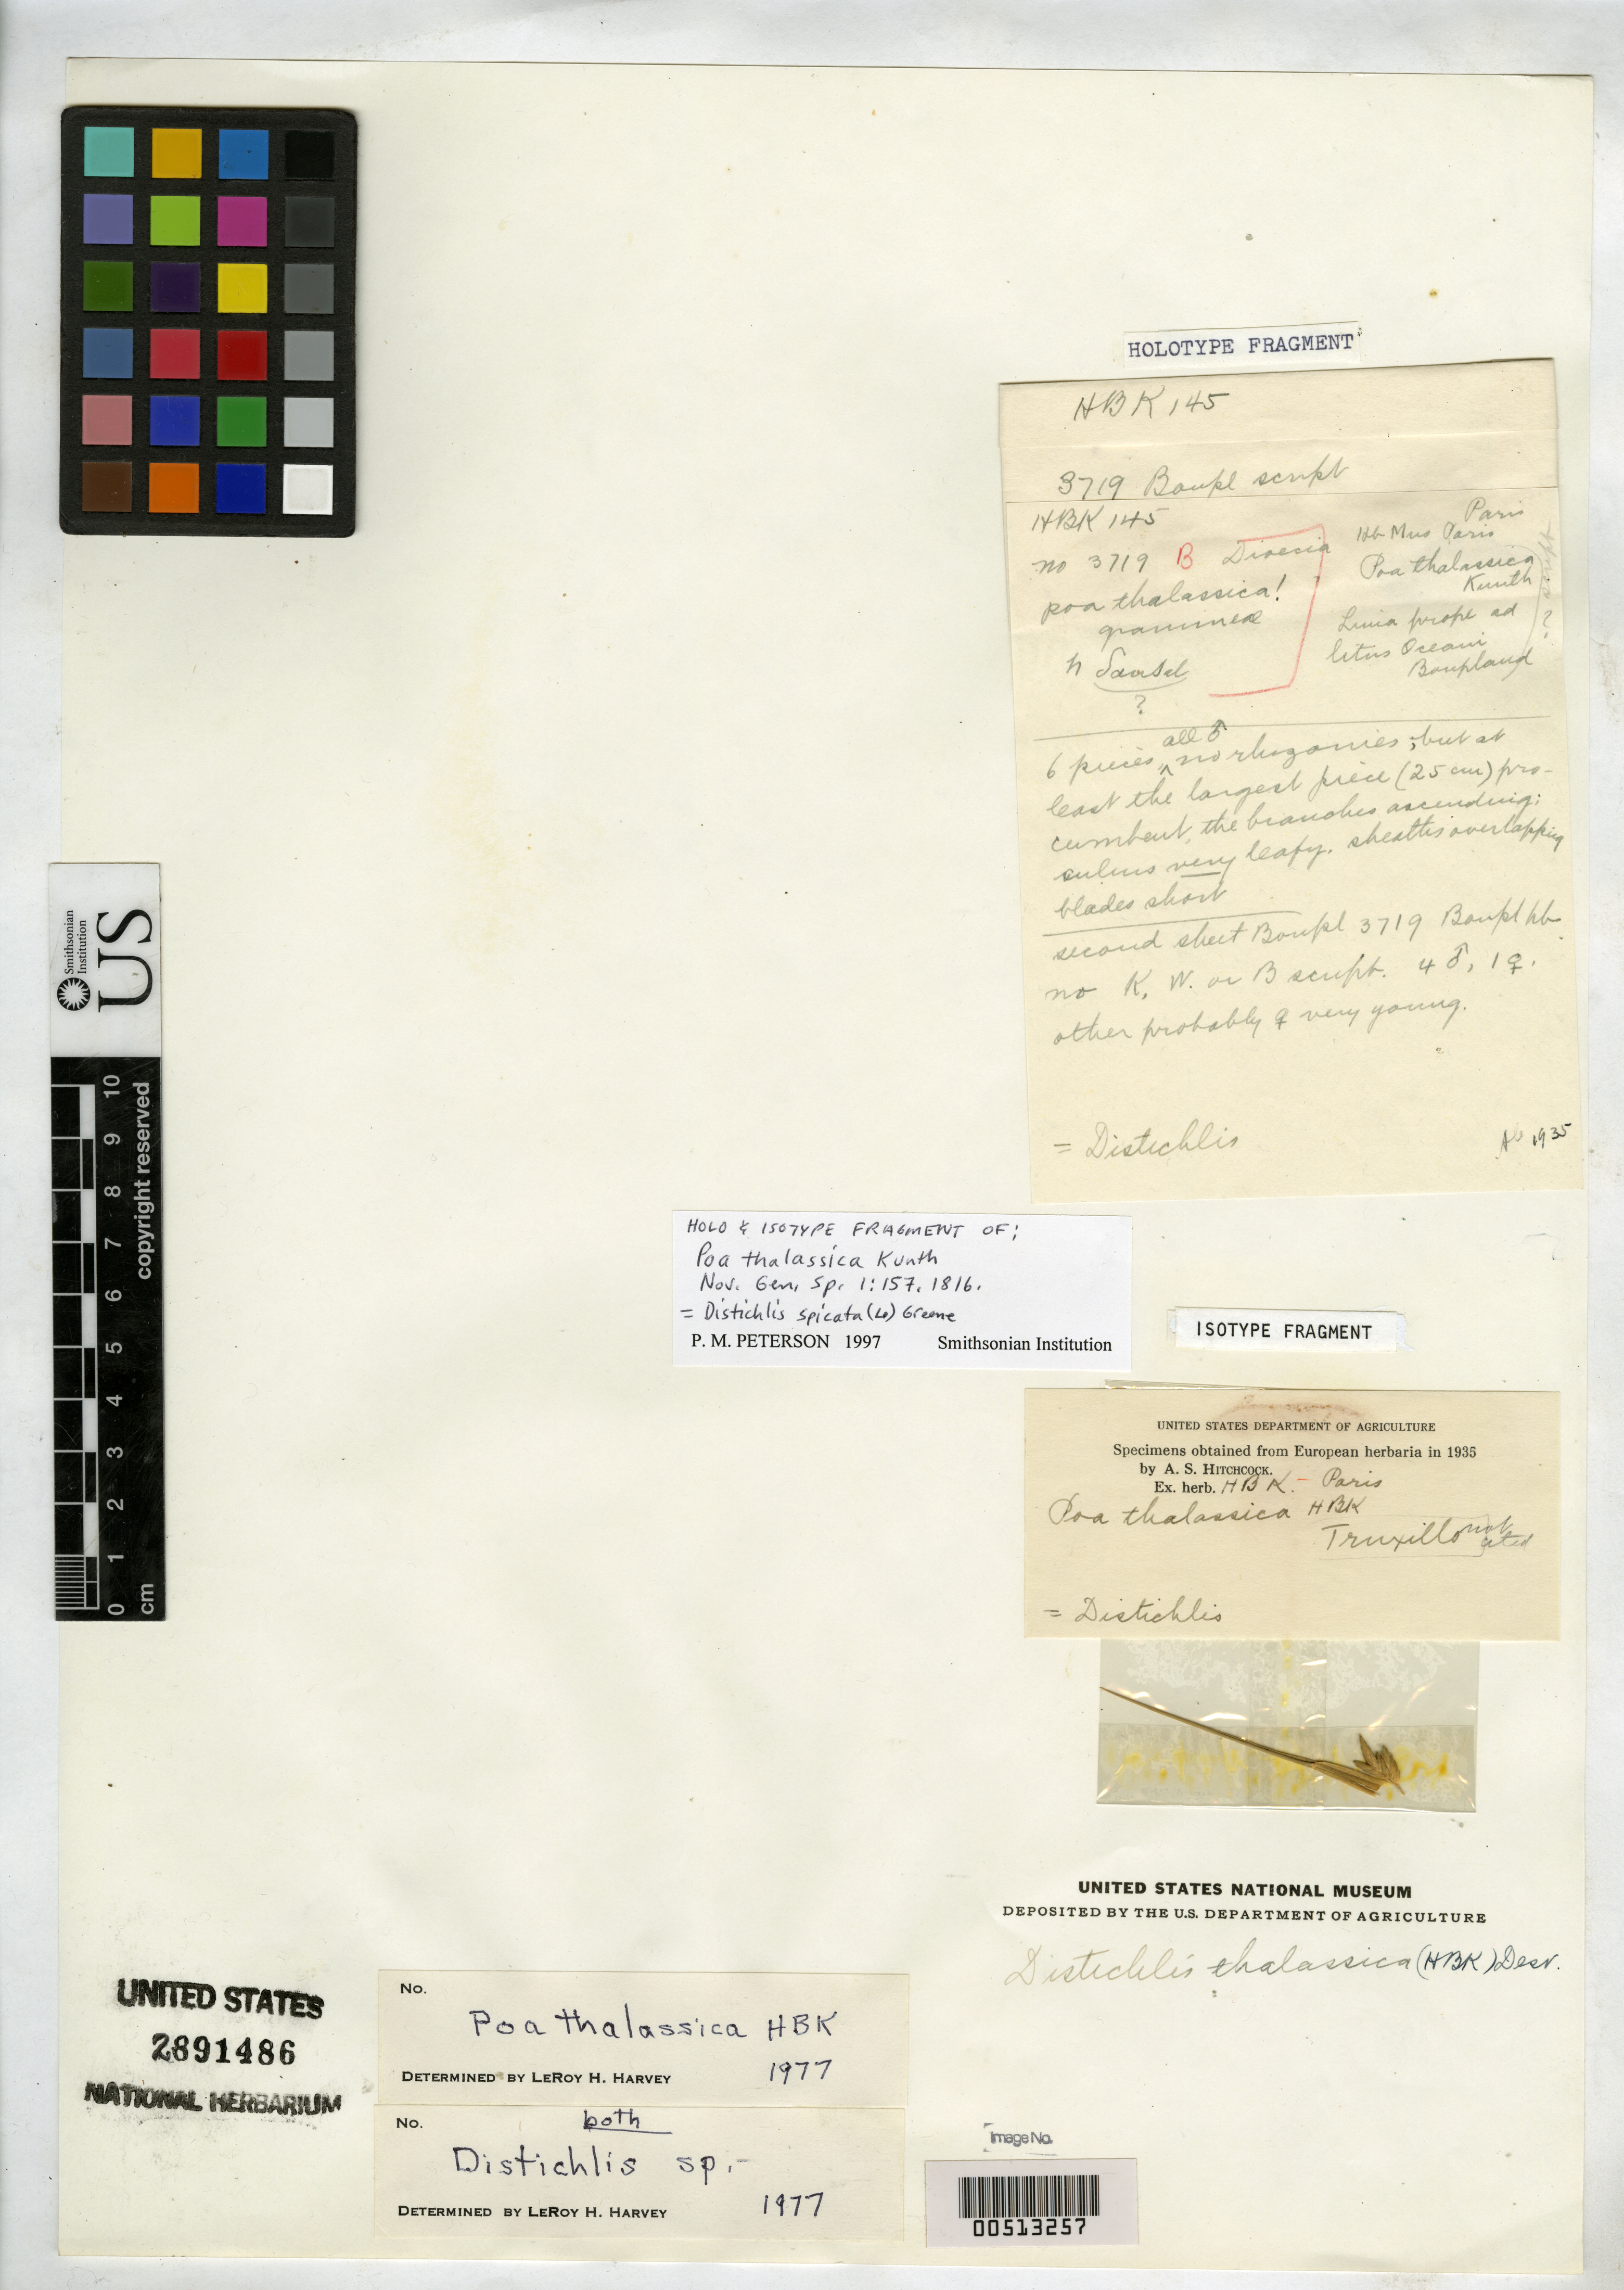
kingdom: Plantae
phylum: Tracheophyta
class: Liliopsida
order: Poales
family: Poaceae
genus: Poa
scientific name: Poa thalassica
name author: Kunth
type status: Type Fragment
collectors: F. W. Humboldt & A. J. A. Bonpland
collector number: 3719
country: Peru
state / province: Lima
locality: Lima prope ad litus oceani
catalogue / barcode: US 2891486